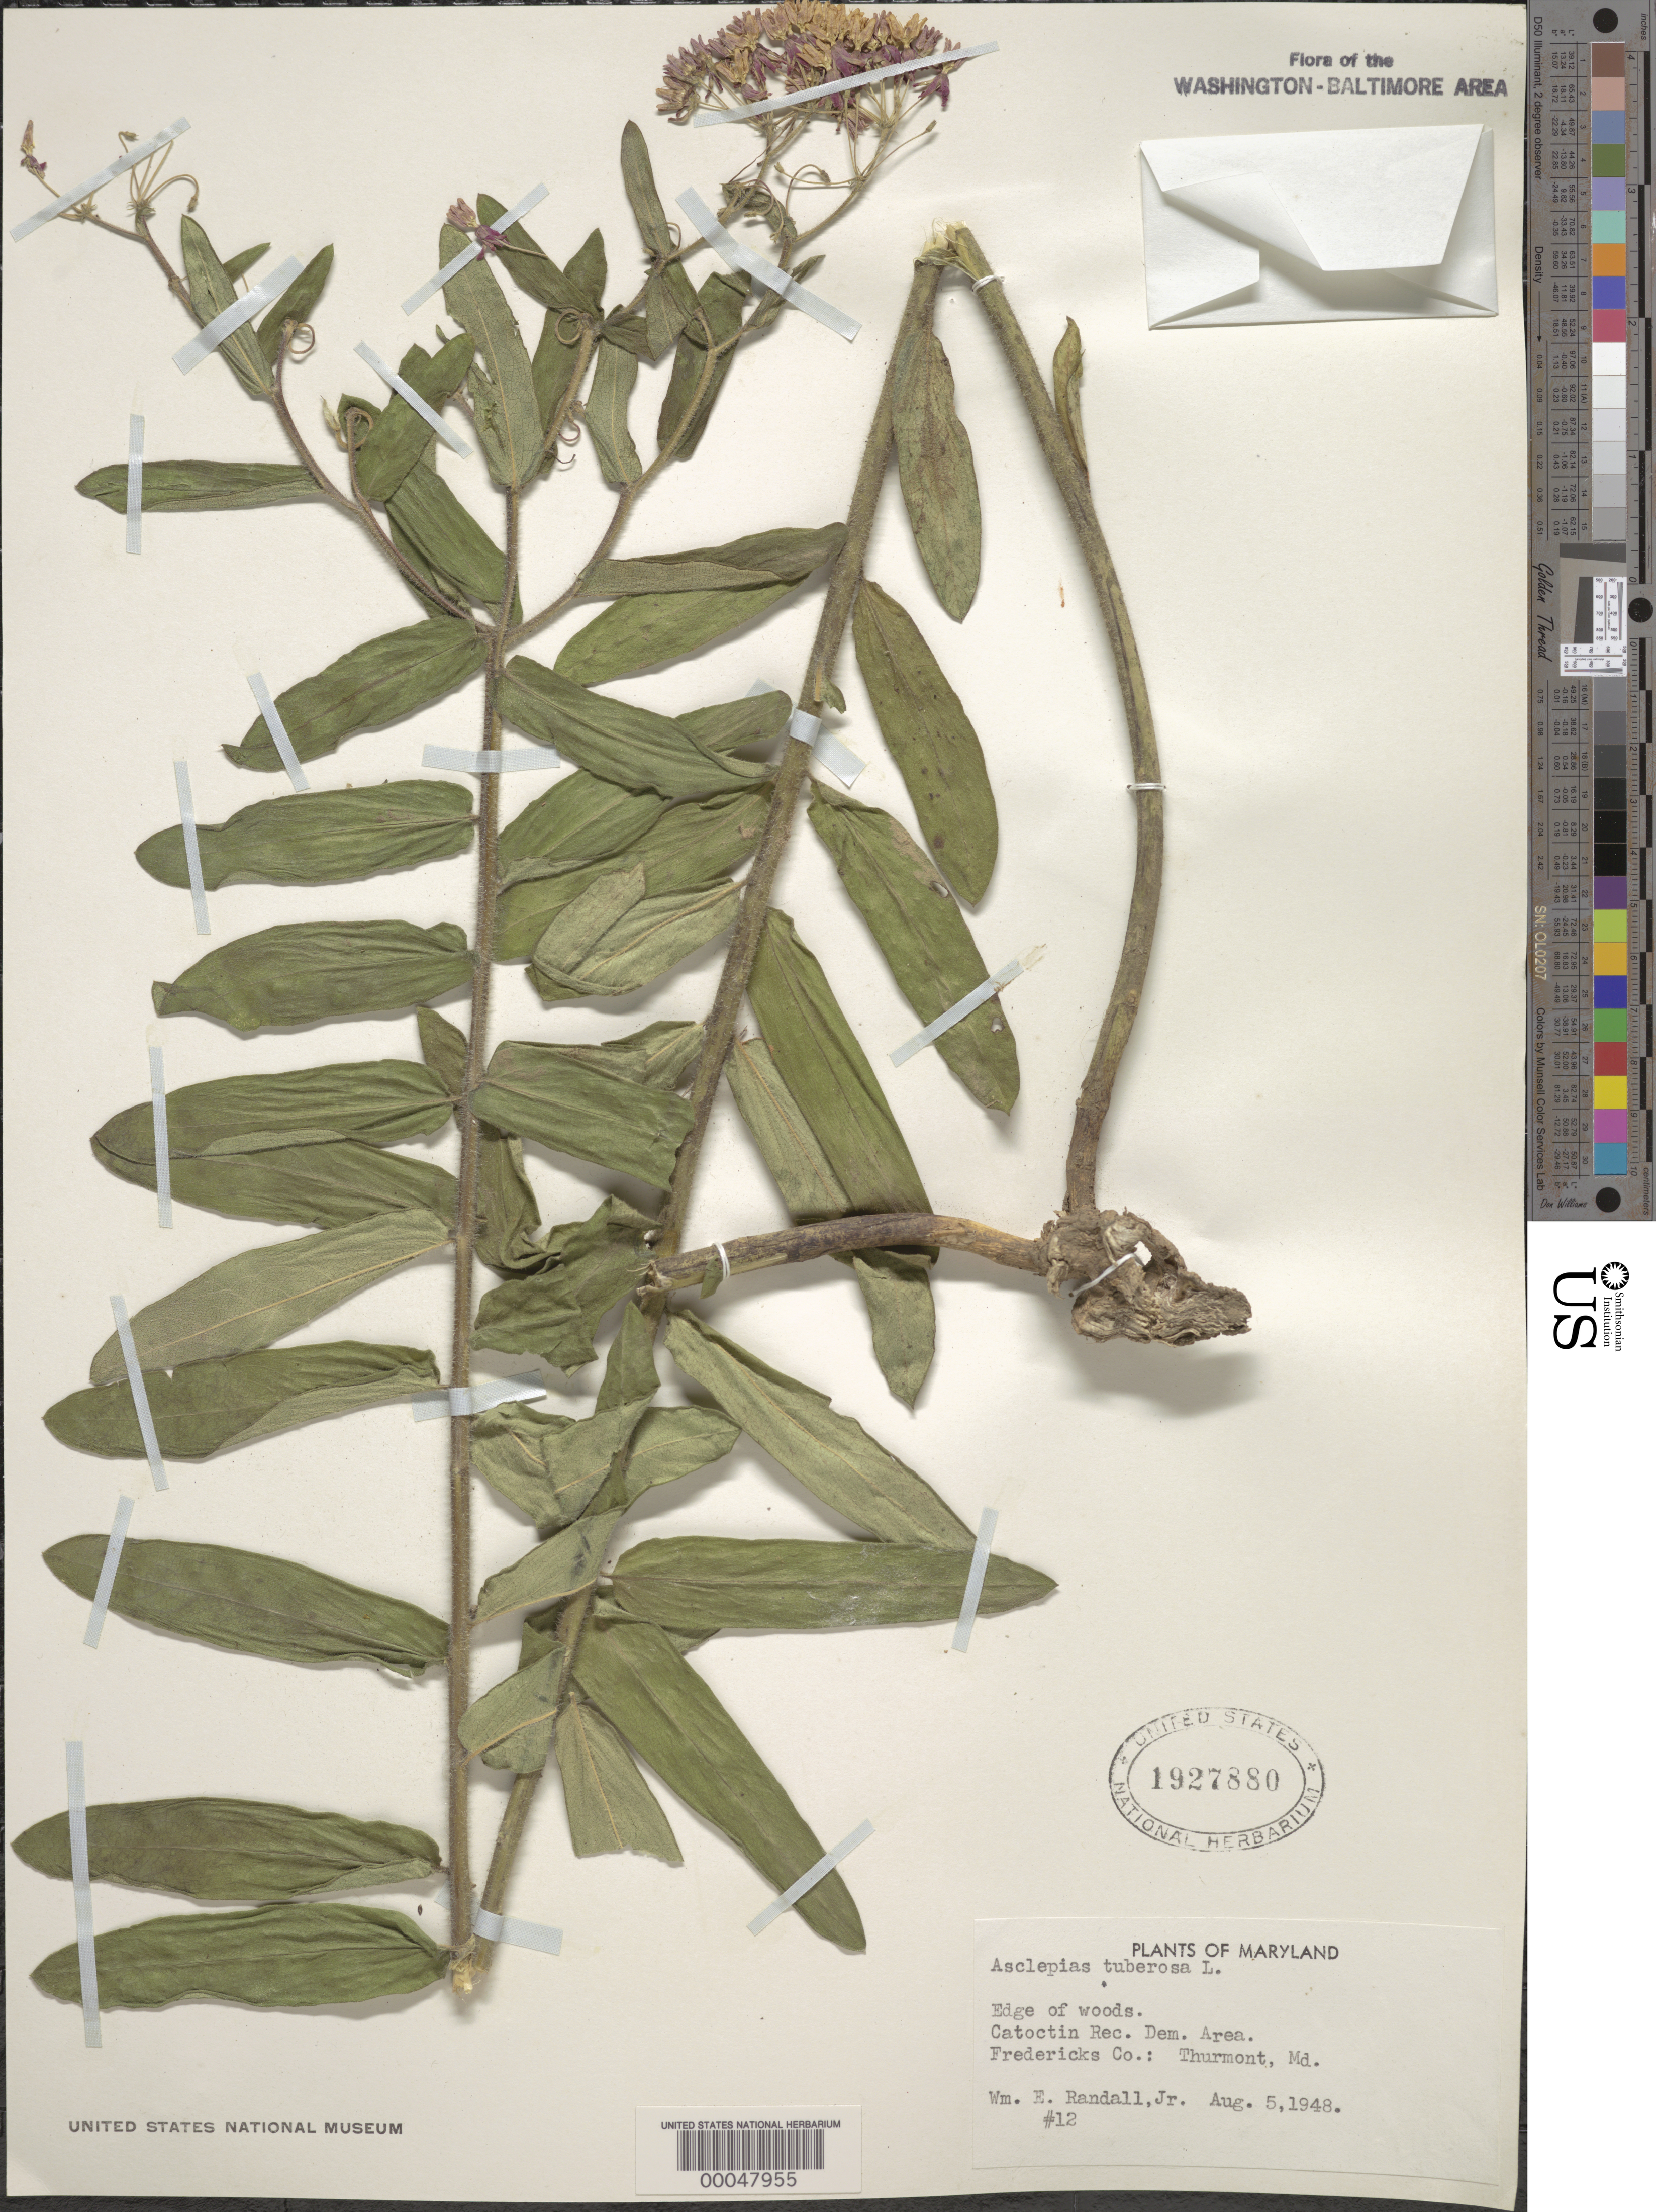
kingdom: Plantae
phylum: Tracheophyta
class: Magnoliopsida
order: Gentianales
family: Apocynaceae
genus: Asclepias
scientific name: Asclepias tuberosa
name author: L.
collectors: W. Randall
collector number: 12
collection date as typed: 05 Aug 1948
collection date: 1948-08-05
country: United States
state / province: Maryland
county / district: Frederick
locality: Thurmont, Catoctin Rec. Dem. Area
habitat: Edge of woods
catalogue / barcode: US 1927880